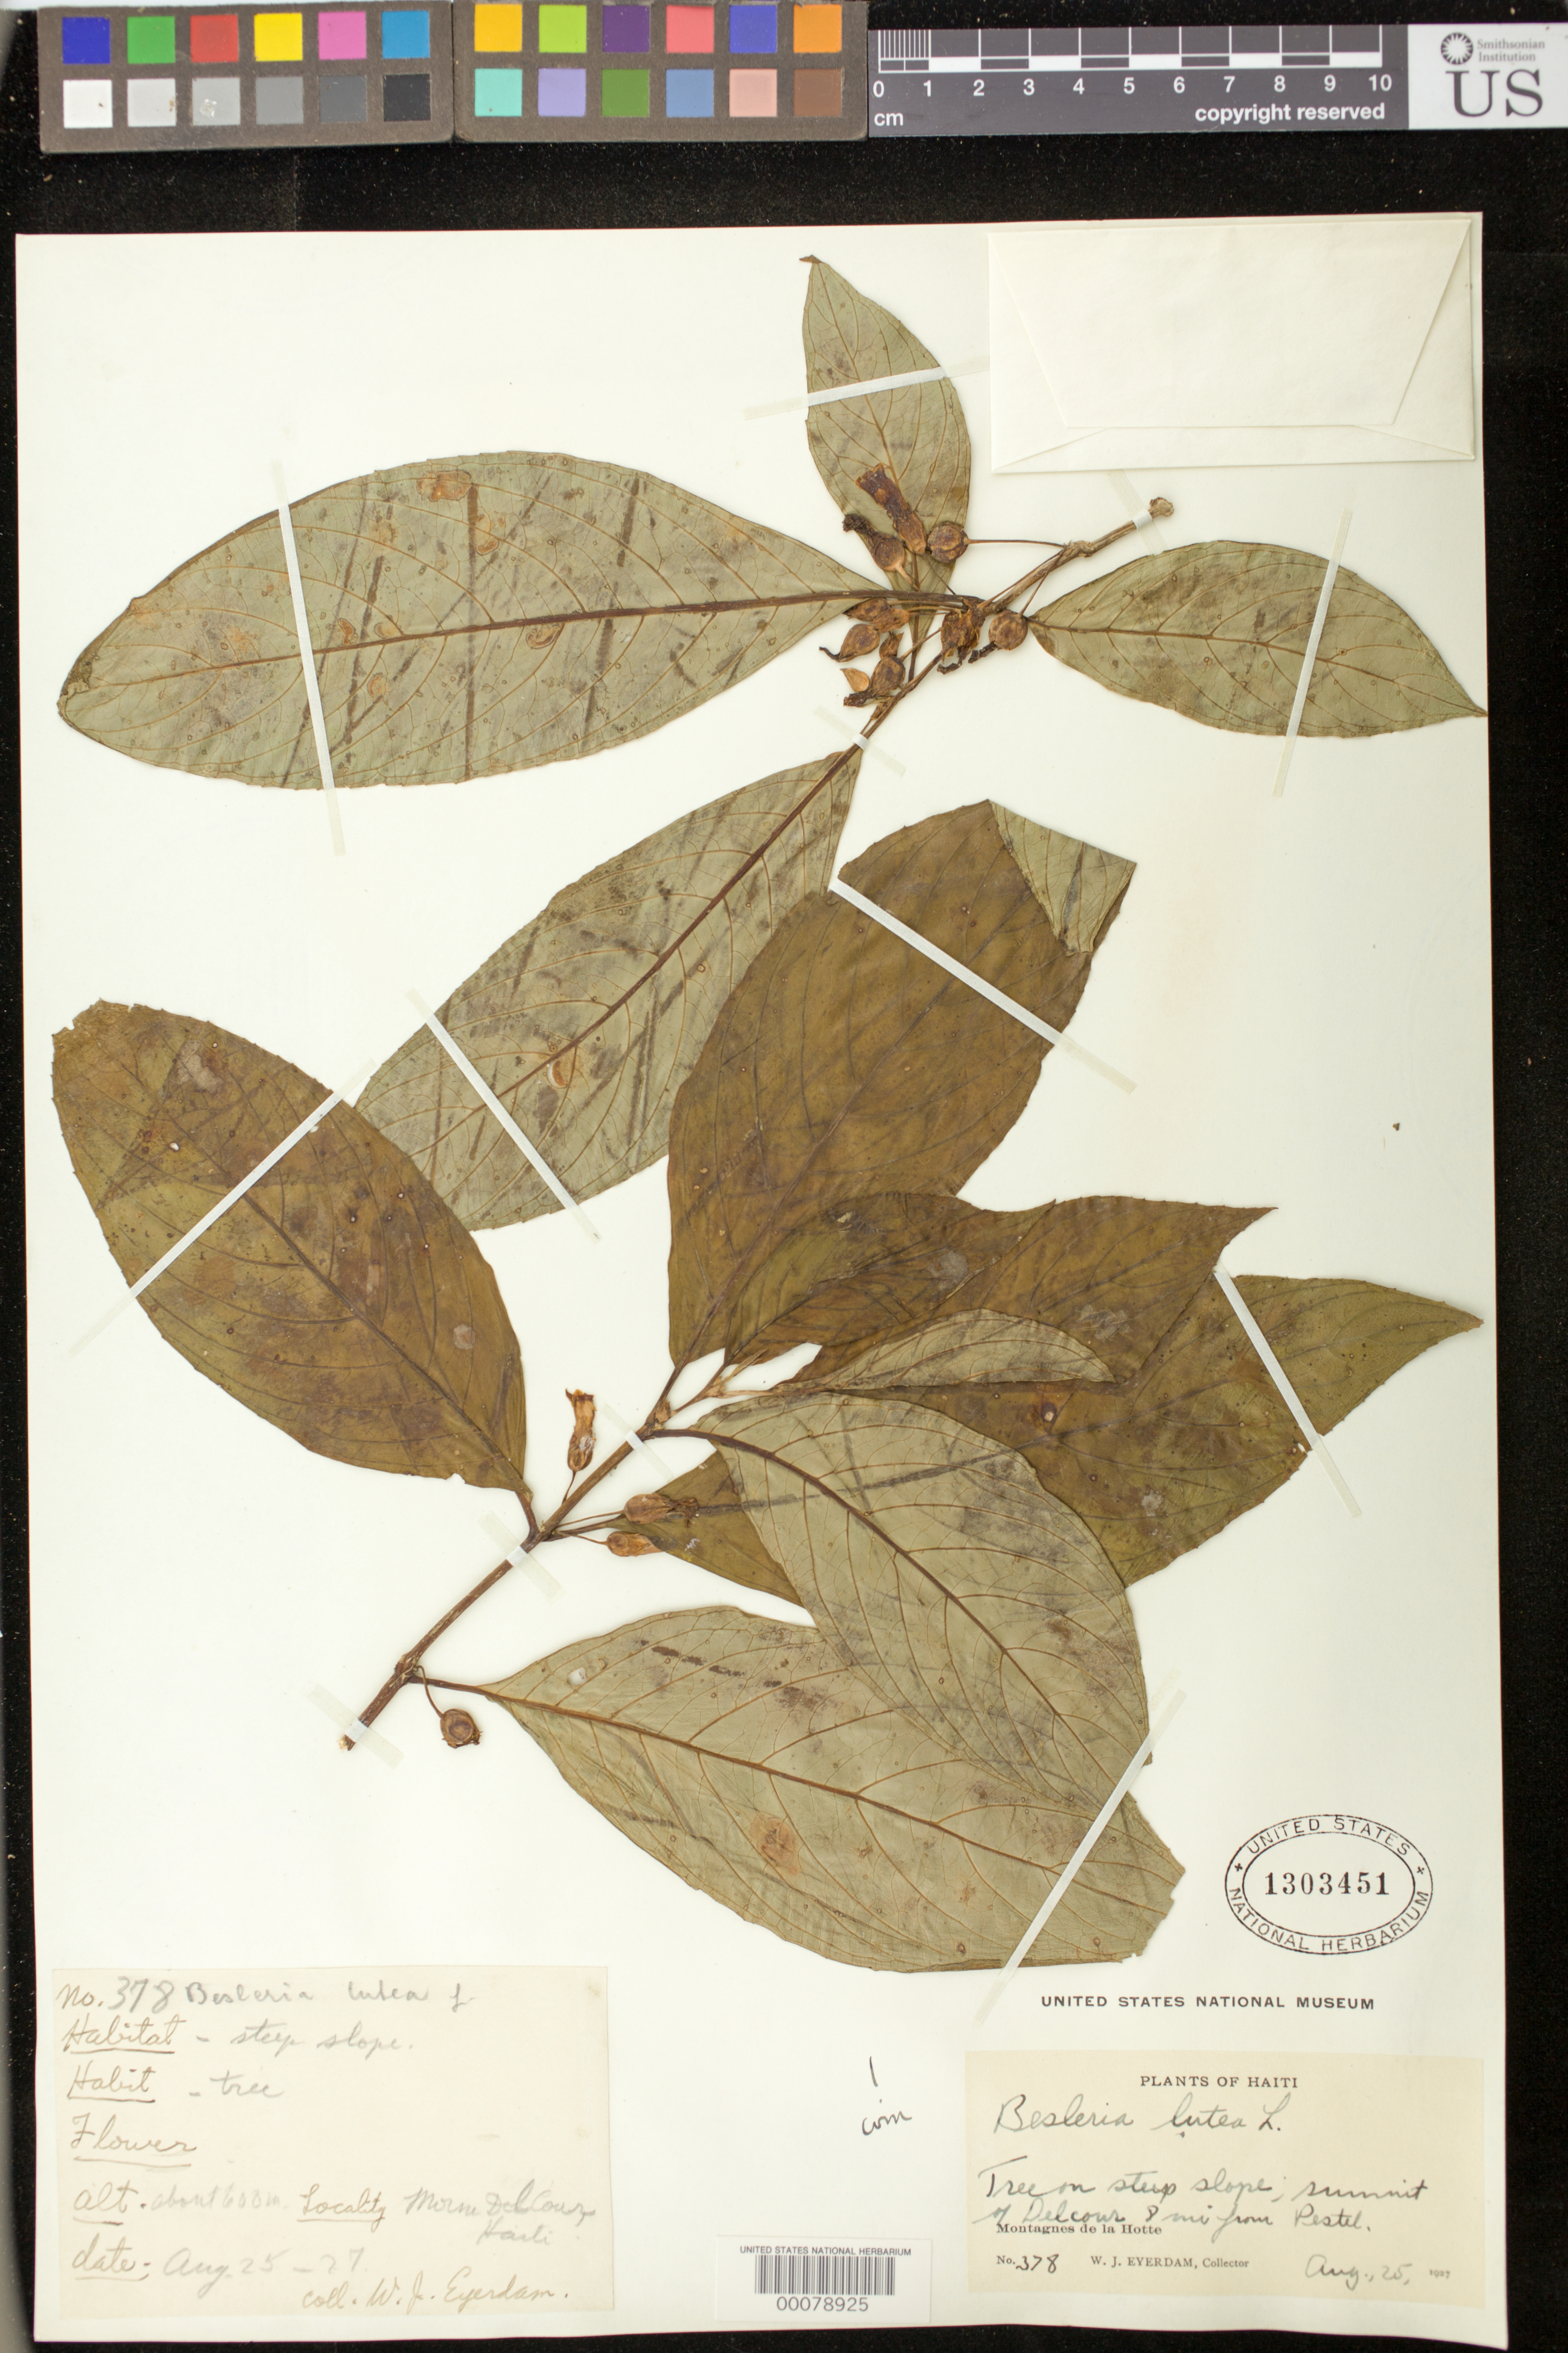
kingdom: Plantae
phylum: Tracheophyta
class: Magnoliopsida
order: Lamiales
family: Gesneriaceae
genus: Besleria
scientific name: Besleria lutea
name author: Sessé & Moc.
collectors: W. J. Eyerdam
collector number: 378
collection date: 1927-08-25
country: Haiti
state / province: Grand'Anse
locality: Summit of Delcour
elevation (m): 600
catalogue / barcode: US 1303451